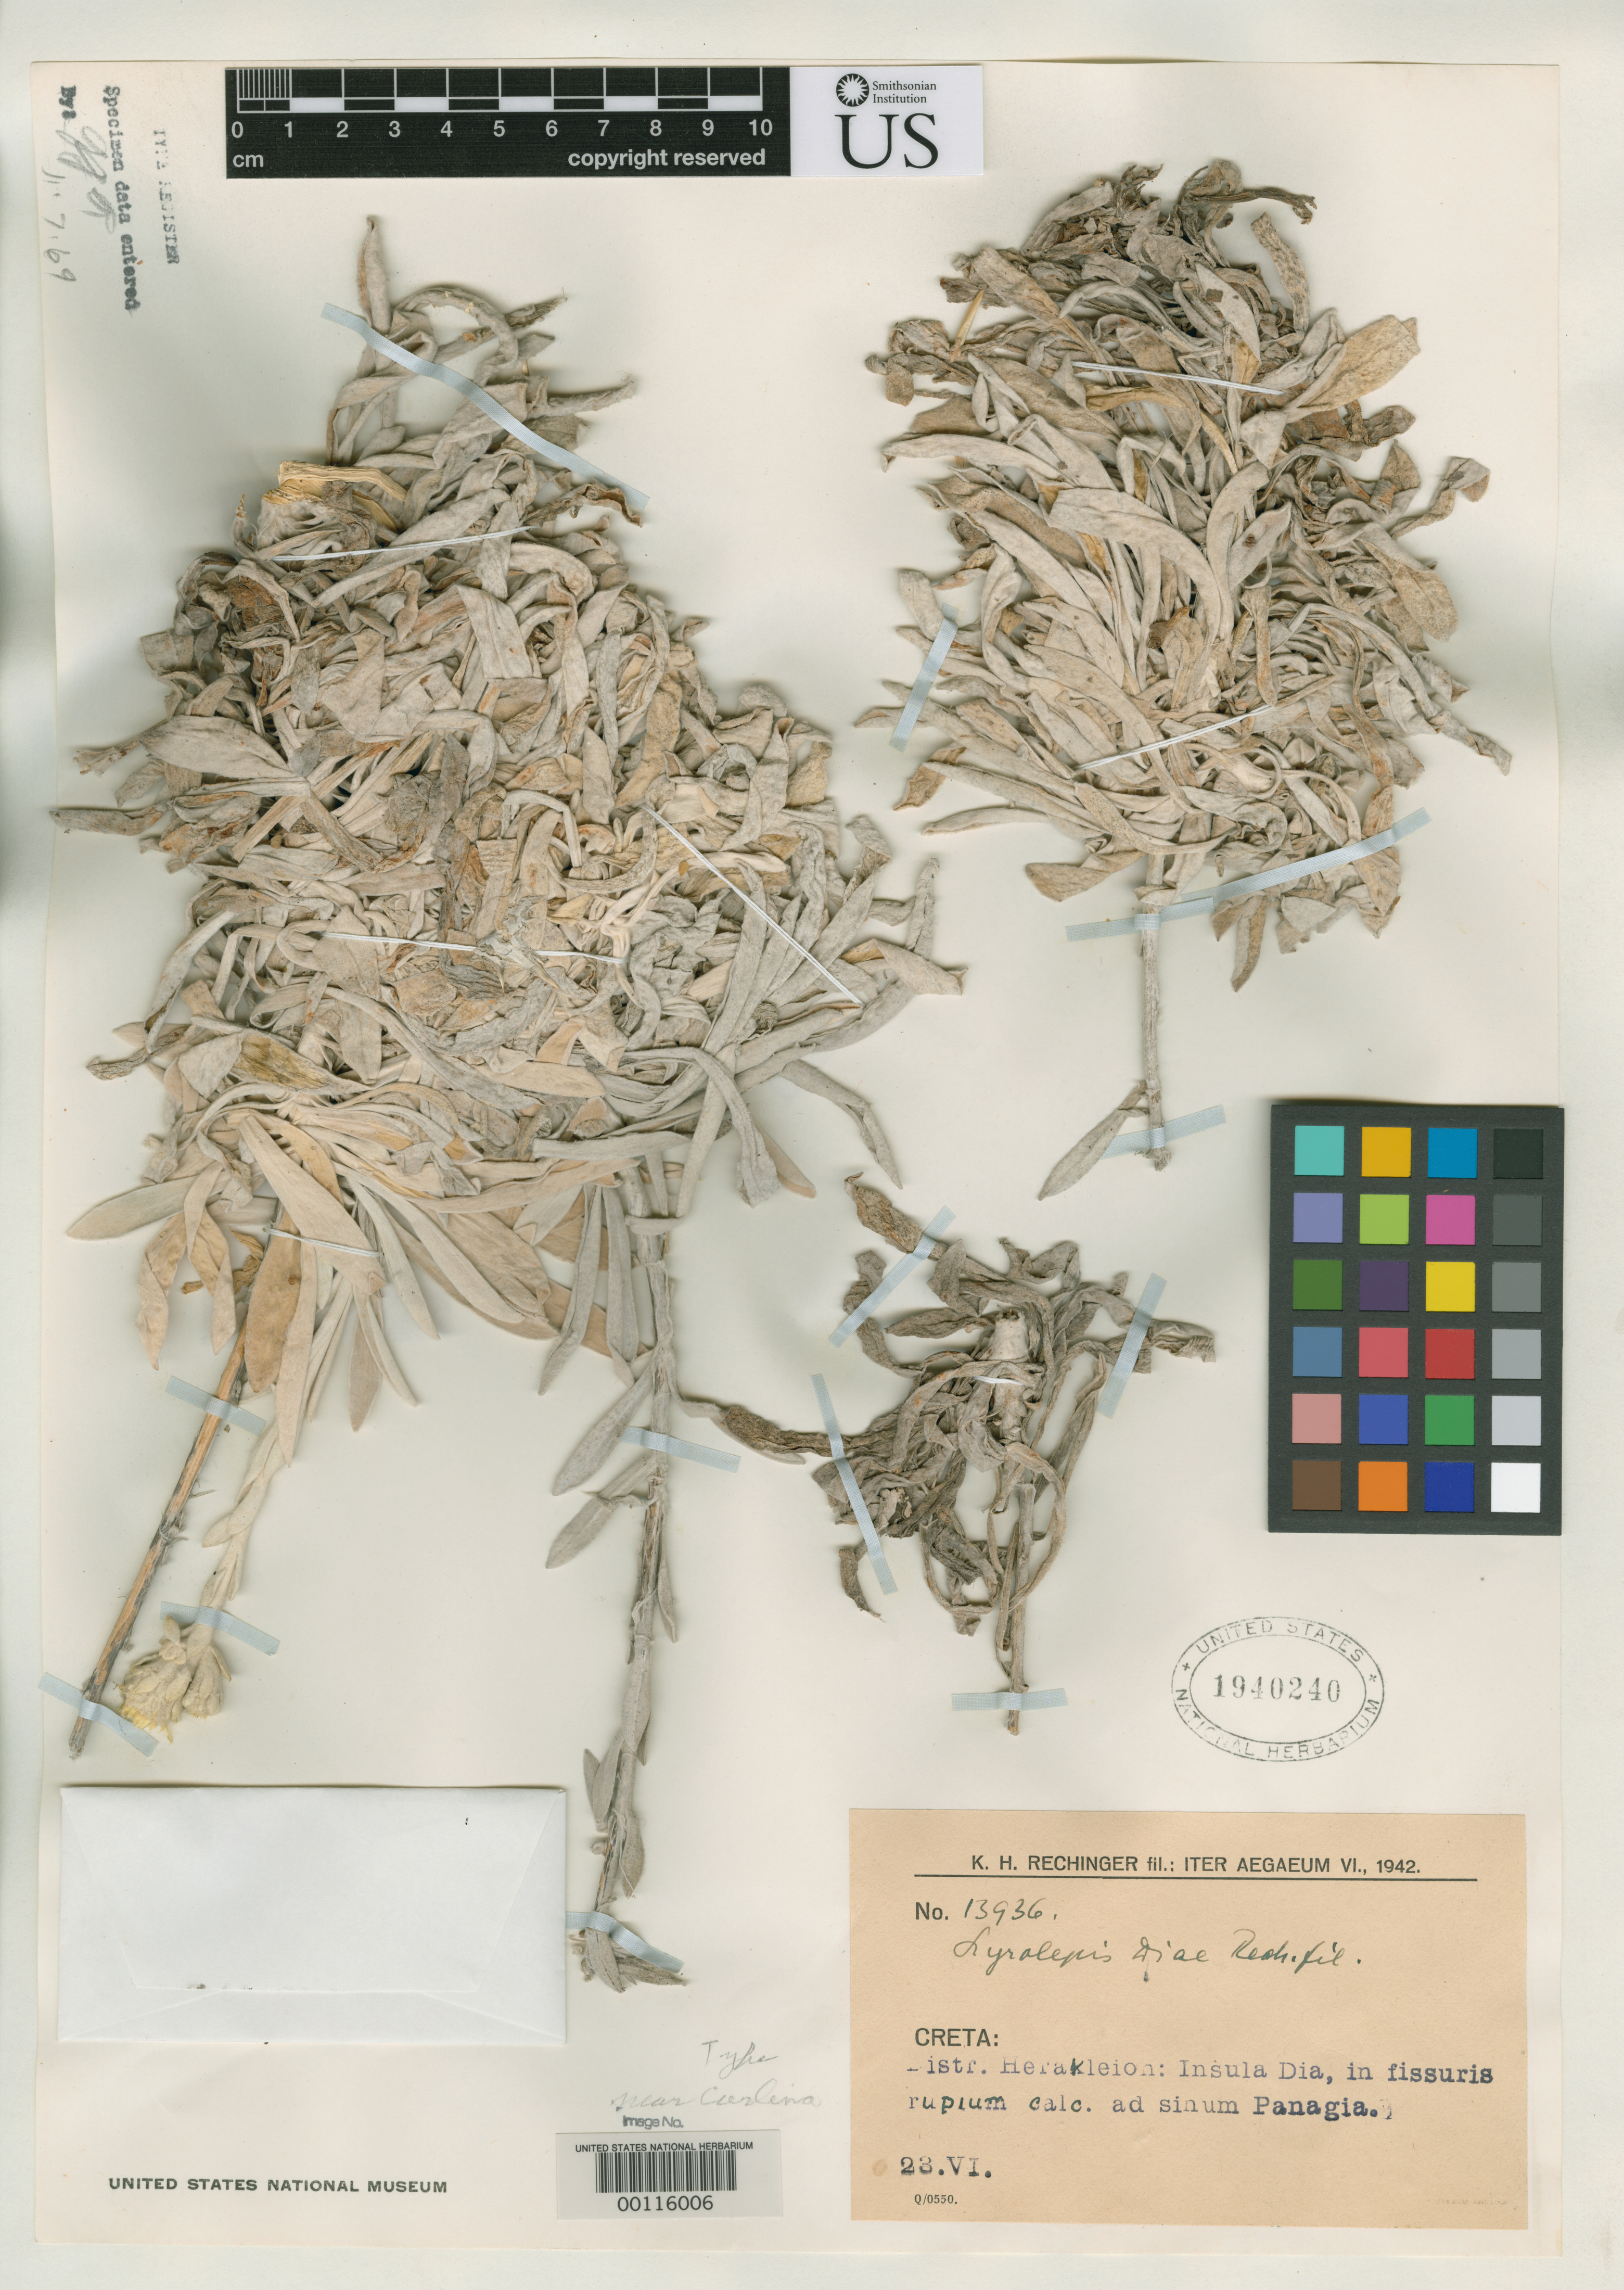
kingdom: Plantae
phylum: Tracheophyta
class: Magnoliopsida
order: Asterales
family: Asteraceae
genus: Lyrolepis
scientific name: Lyrolepis diae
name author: Rech. f.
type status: Isotype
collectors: K. H. Rechinger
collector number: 13936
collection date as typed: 23 Jun 1942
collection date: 1942-06-23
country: Greece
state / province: Crete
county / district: Herakleion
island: Crete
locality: Insula Dia.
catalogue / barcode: US 1940240